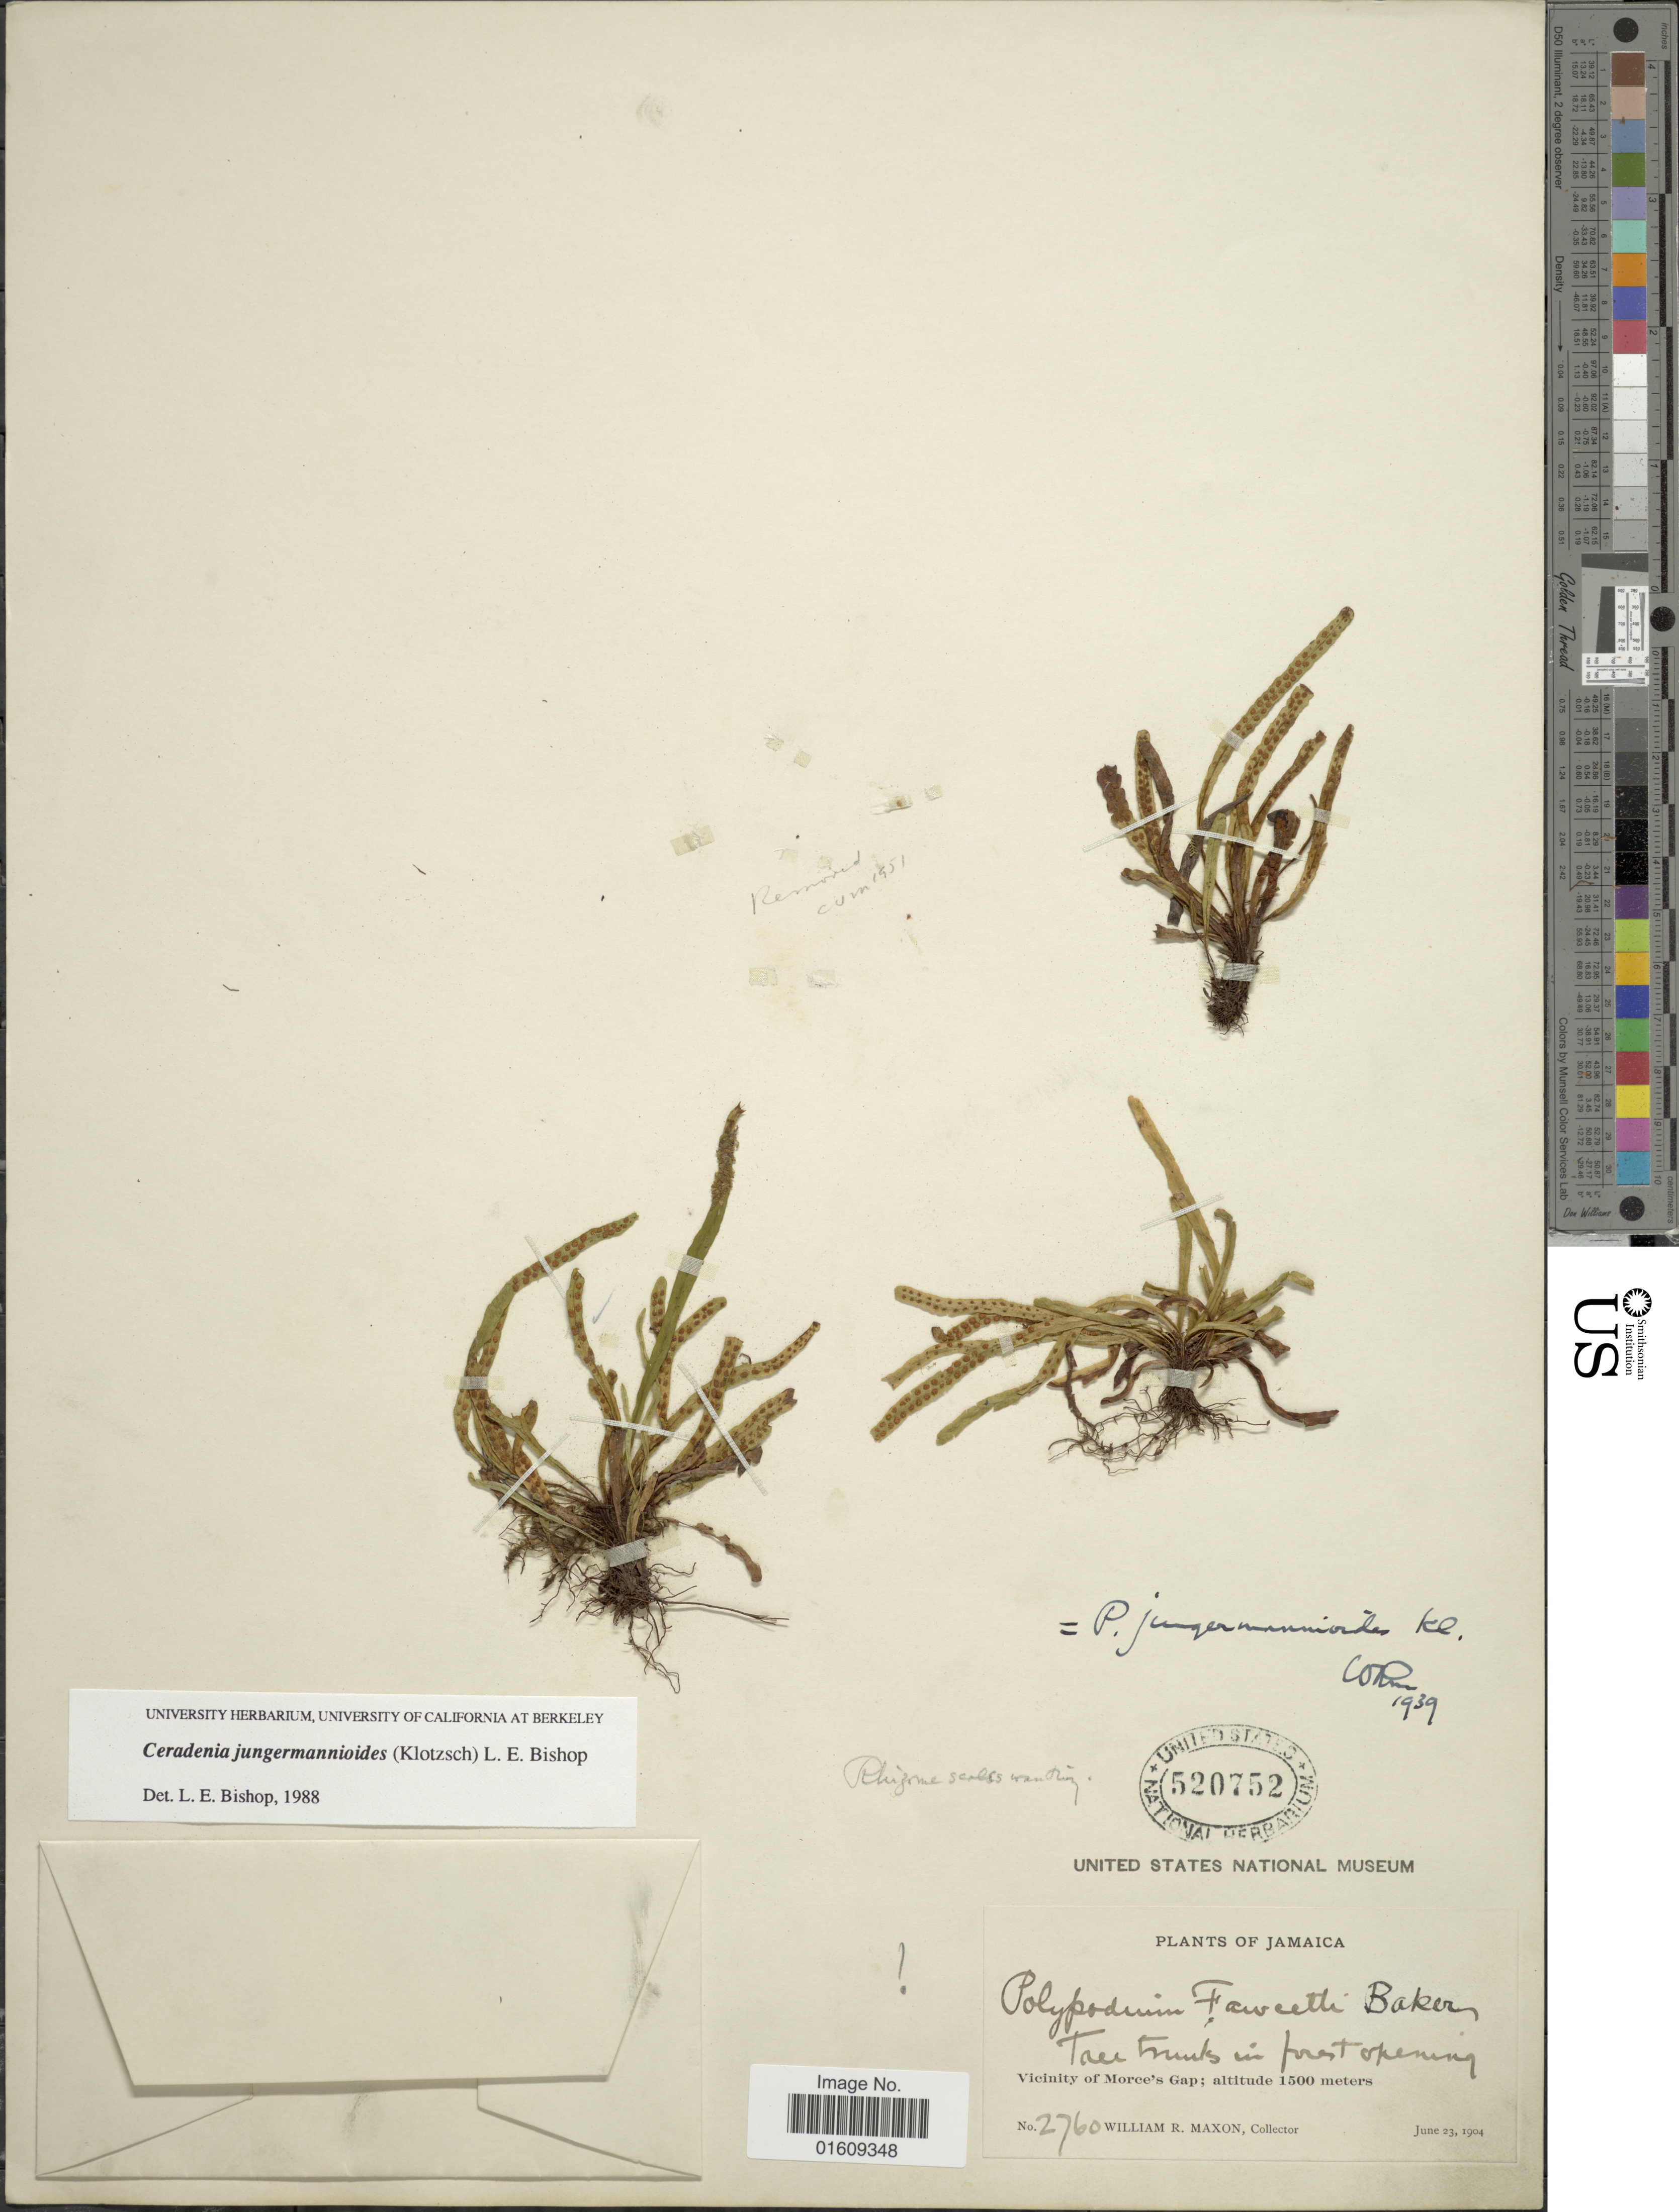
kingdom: Plantae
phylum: Tracheophyta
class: Polypodiopsida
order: Polypodiales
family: Polypodiaceae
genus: Ceradenia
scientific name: Ceradenia jungermannioides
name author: (Klotzsch) L.E. Bishop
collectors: W. R. Maxon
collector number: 2760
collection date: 1904-06-23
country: Jamaica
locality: Jamaica, vicinity of Morce's Gap.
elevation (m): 1500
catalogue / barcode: US 520752